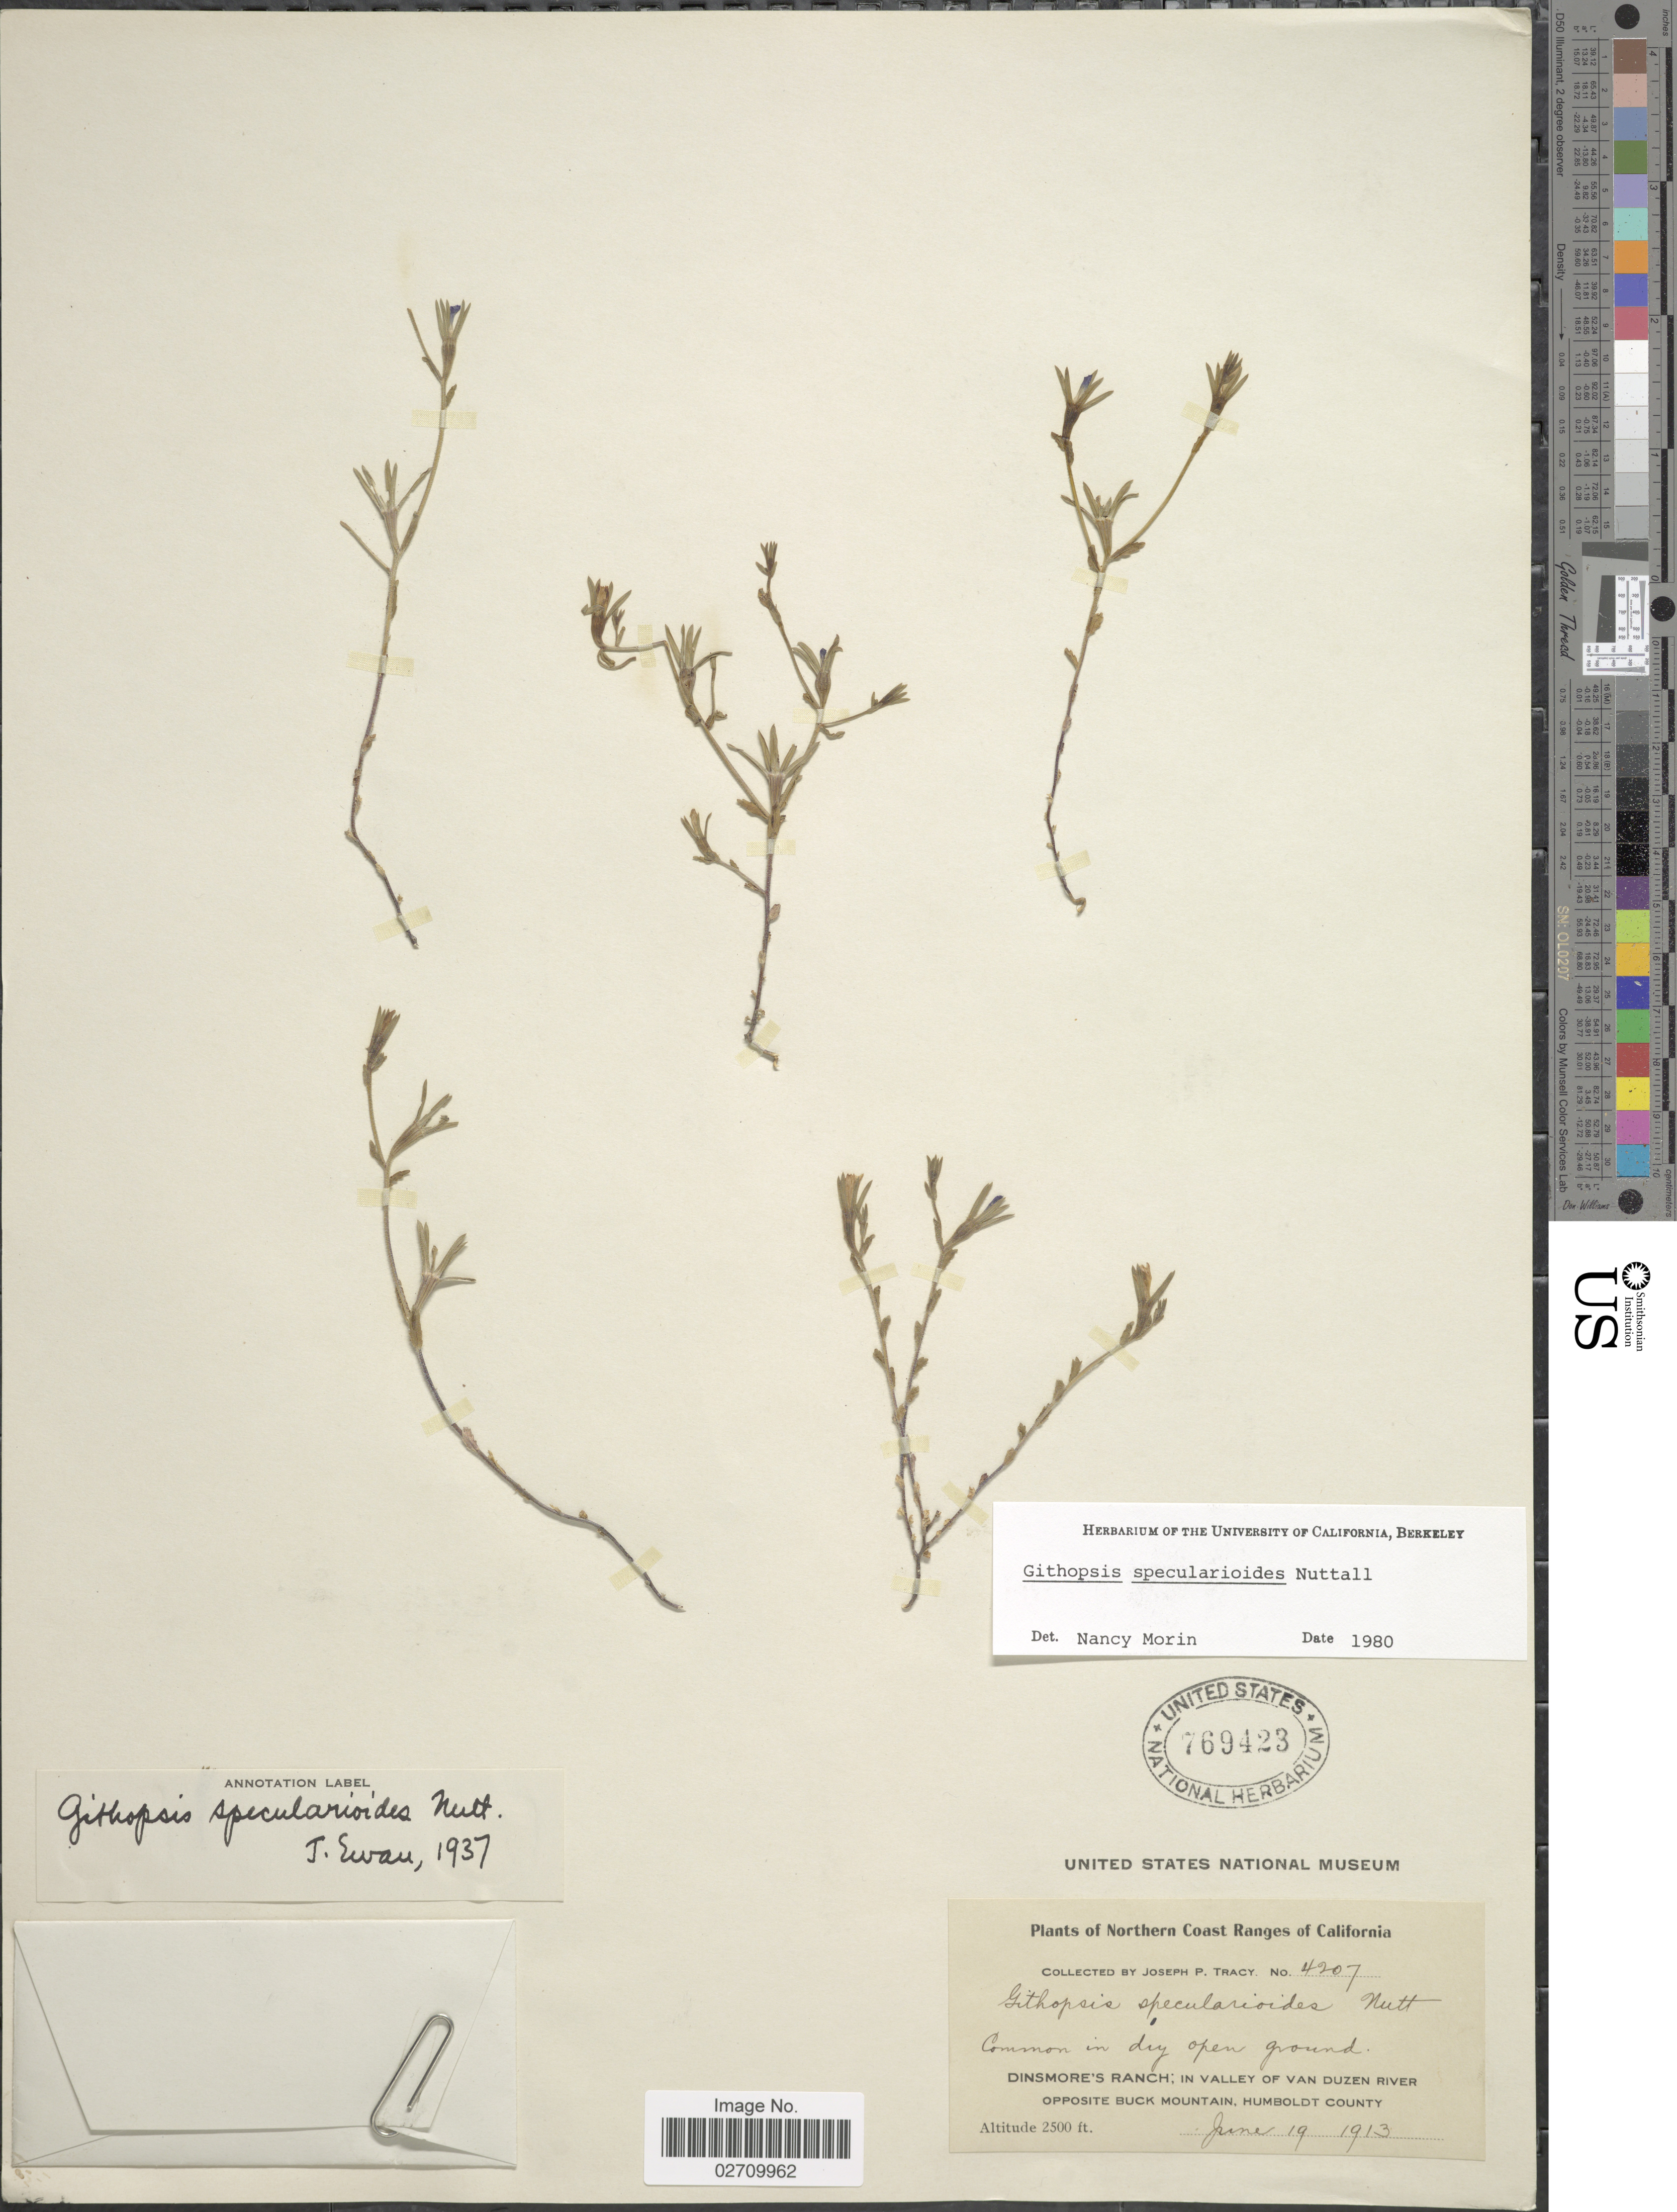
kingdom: Plantae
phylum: Tracheophyta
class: Magnoliopsida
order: Asterales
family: Campanulaceae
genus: Githopsis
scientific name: Githopsis specularioides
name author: Nutt.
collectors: J. Tracy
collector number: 4207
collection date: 1913-06-19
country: United States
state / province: California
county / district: Humboldt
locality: Dinsmore's Ranch; in valley of Van Duzen River, Opposite Buck Mountain, Humboldt County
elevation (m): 762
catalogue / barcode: US 769423